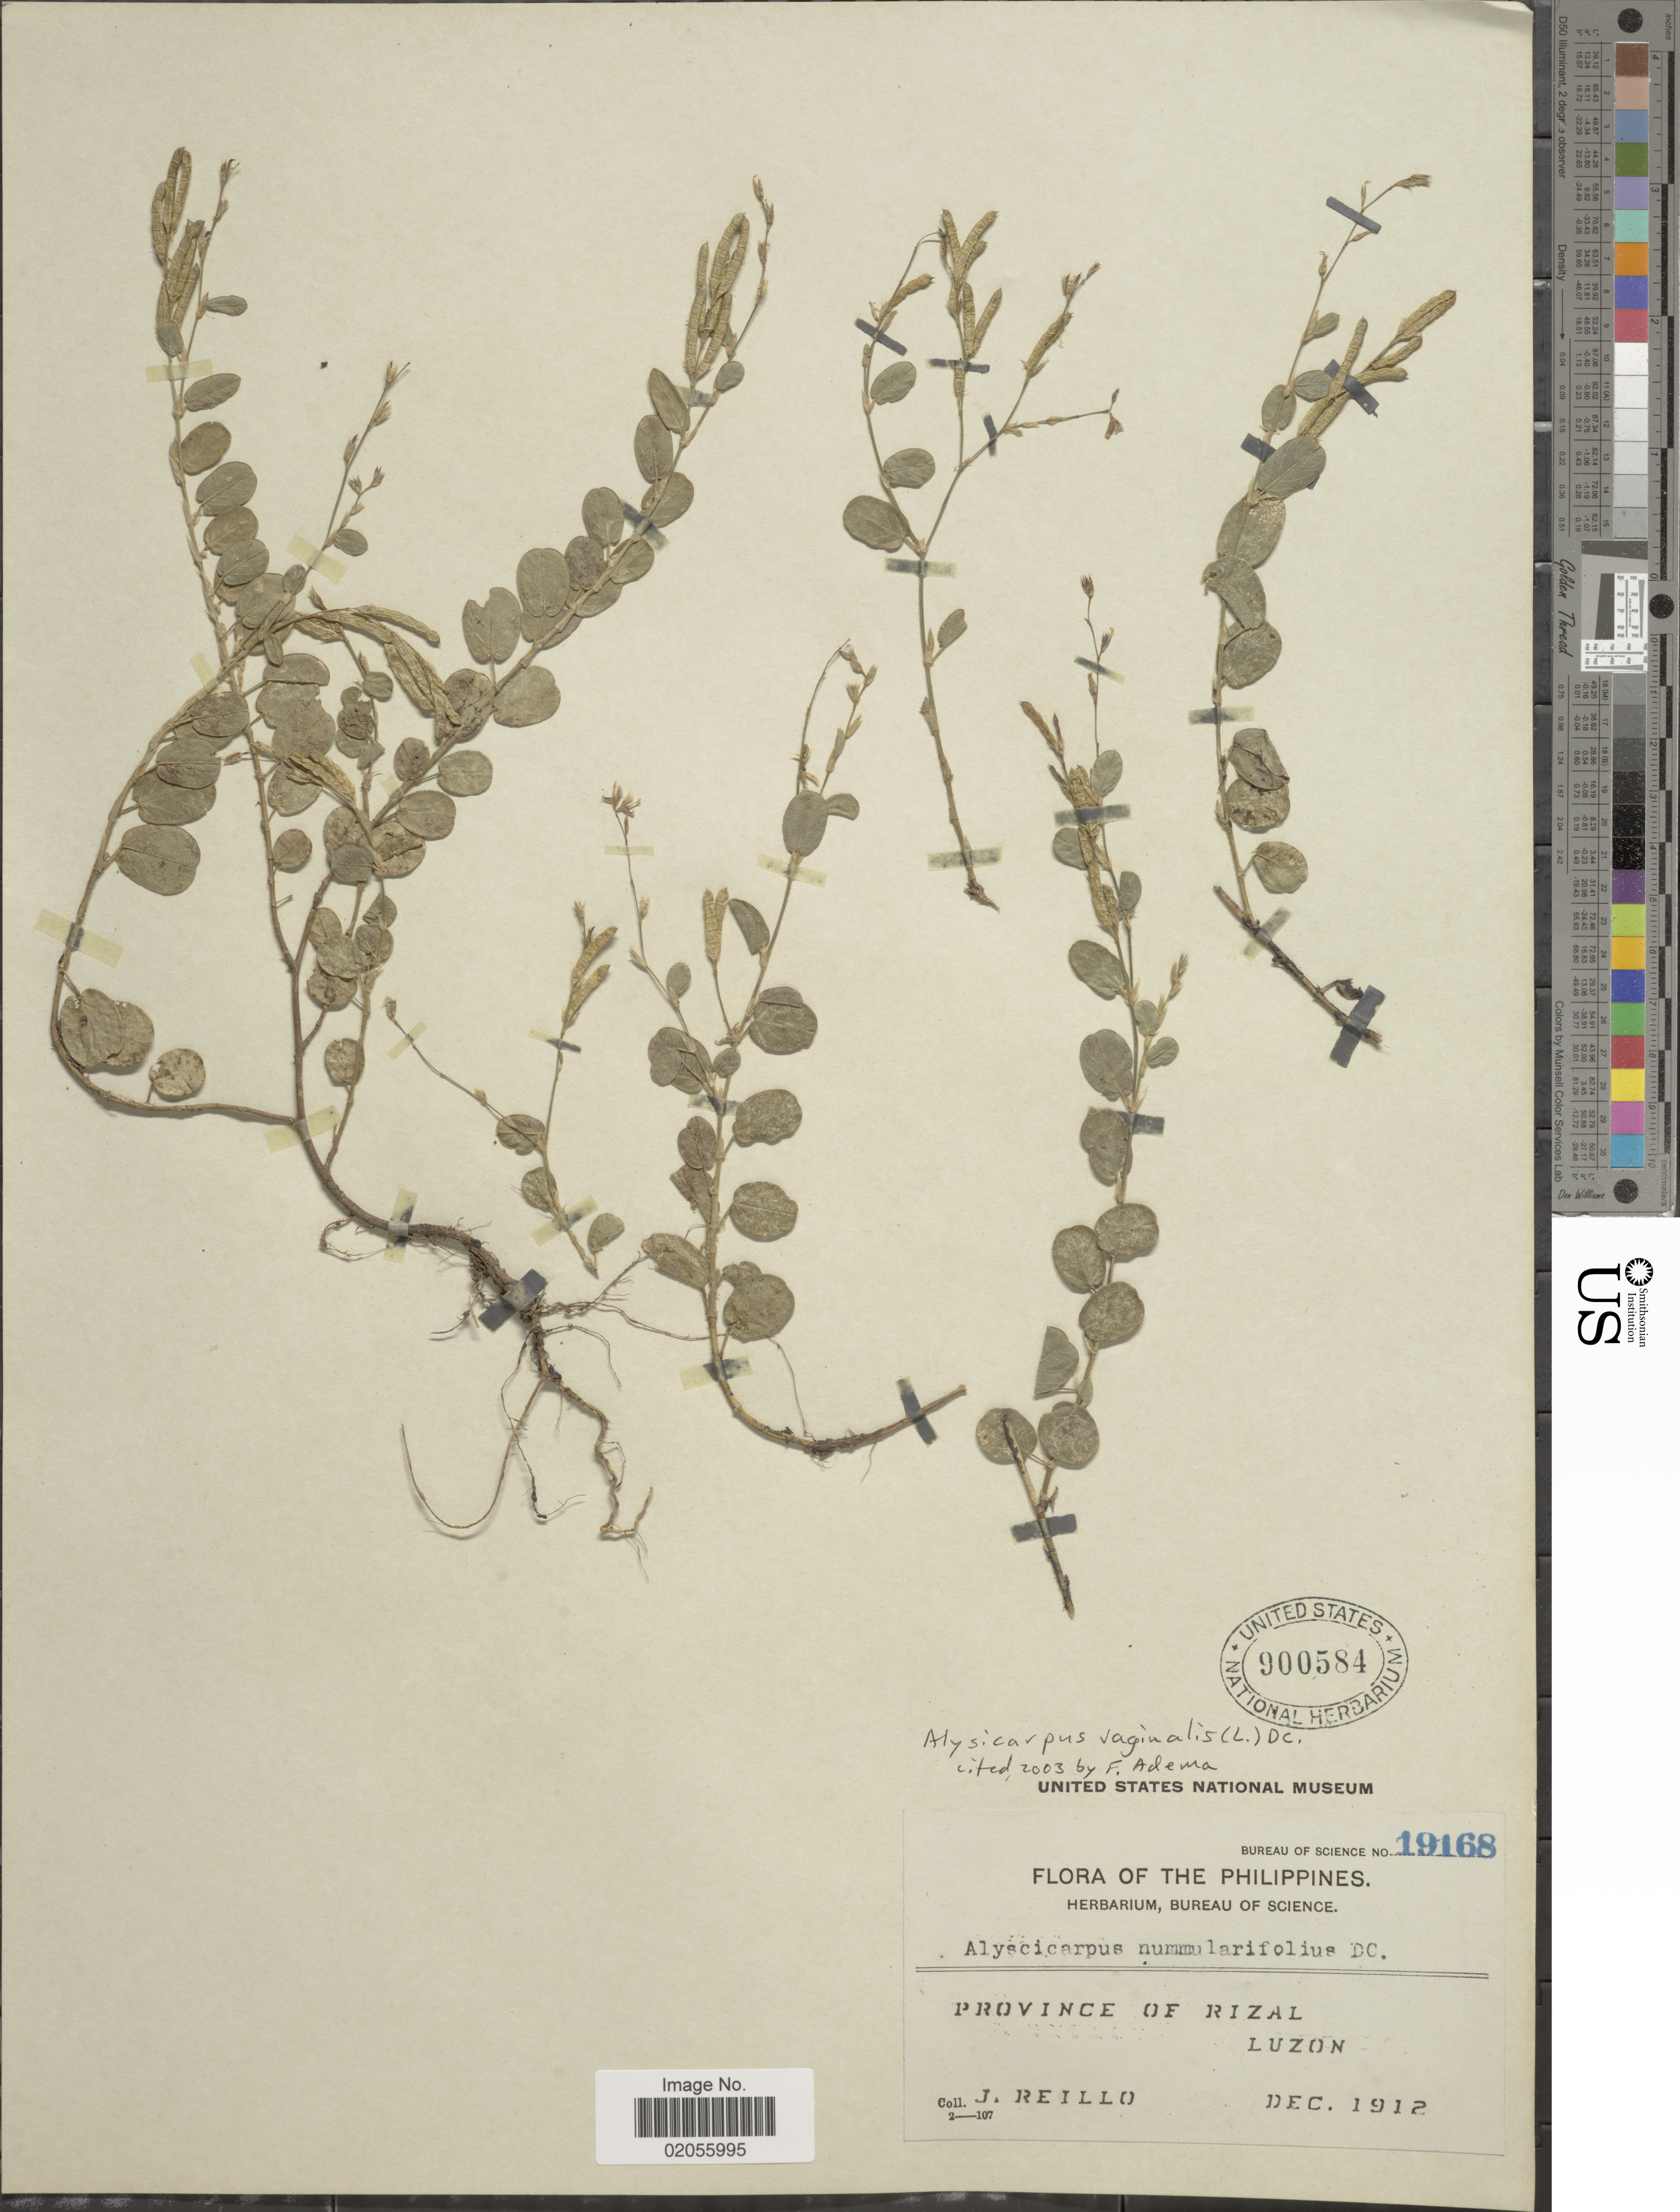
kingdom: Plantae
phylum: Tracheophyta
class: Magnoliopsida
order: Fabales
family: Fabaceae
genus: Alysicarpus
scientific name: Alysicarpus vaginalis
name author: (L.) DC.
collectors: J. Reillo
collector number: Bureau of Science 19168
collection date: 1912-12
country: Philippines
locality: Province of Rizal. Luzon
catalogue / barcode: US 900584